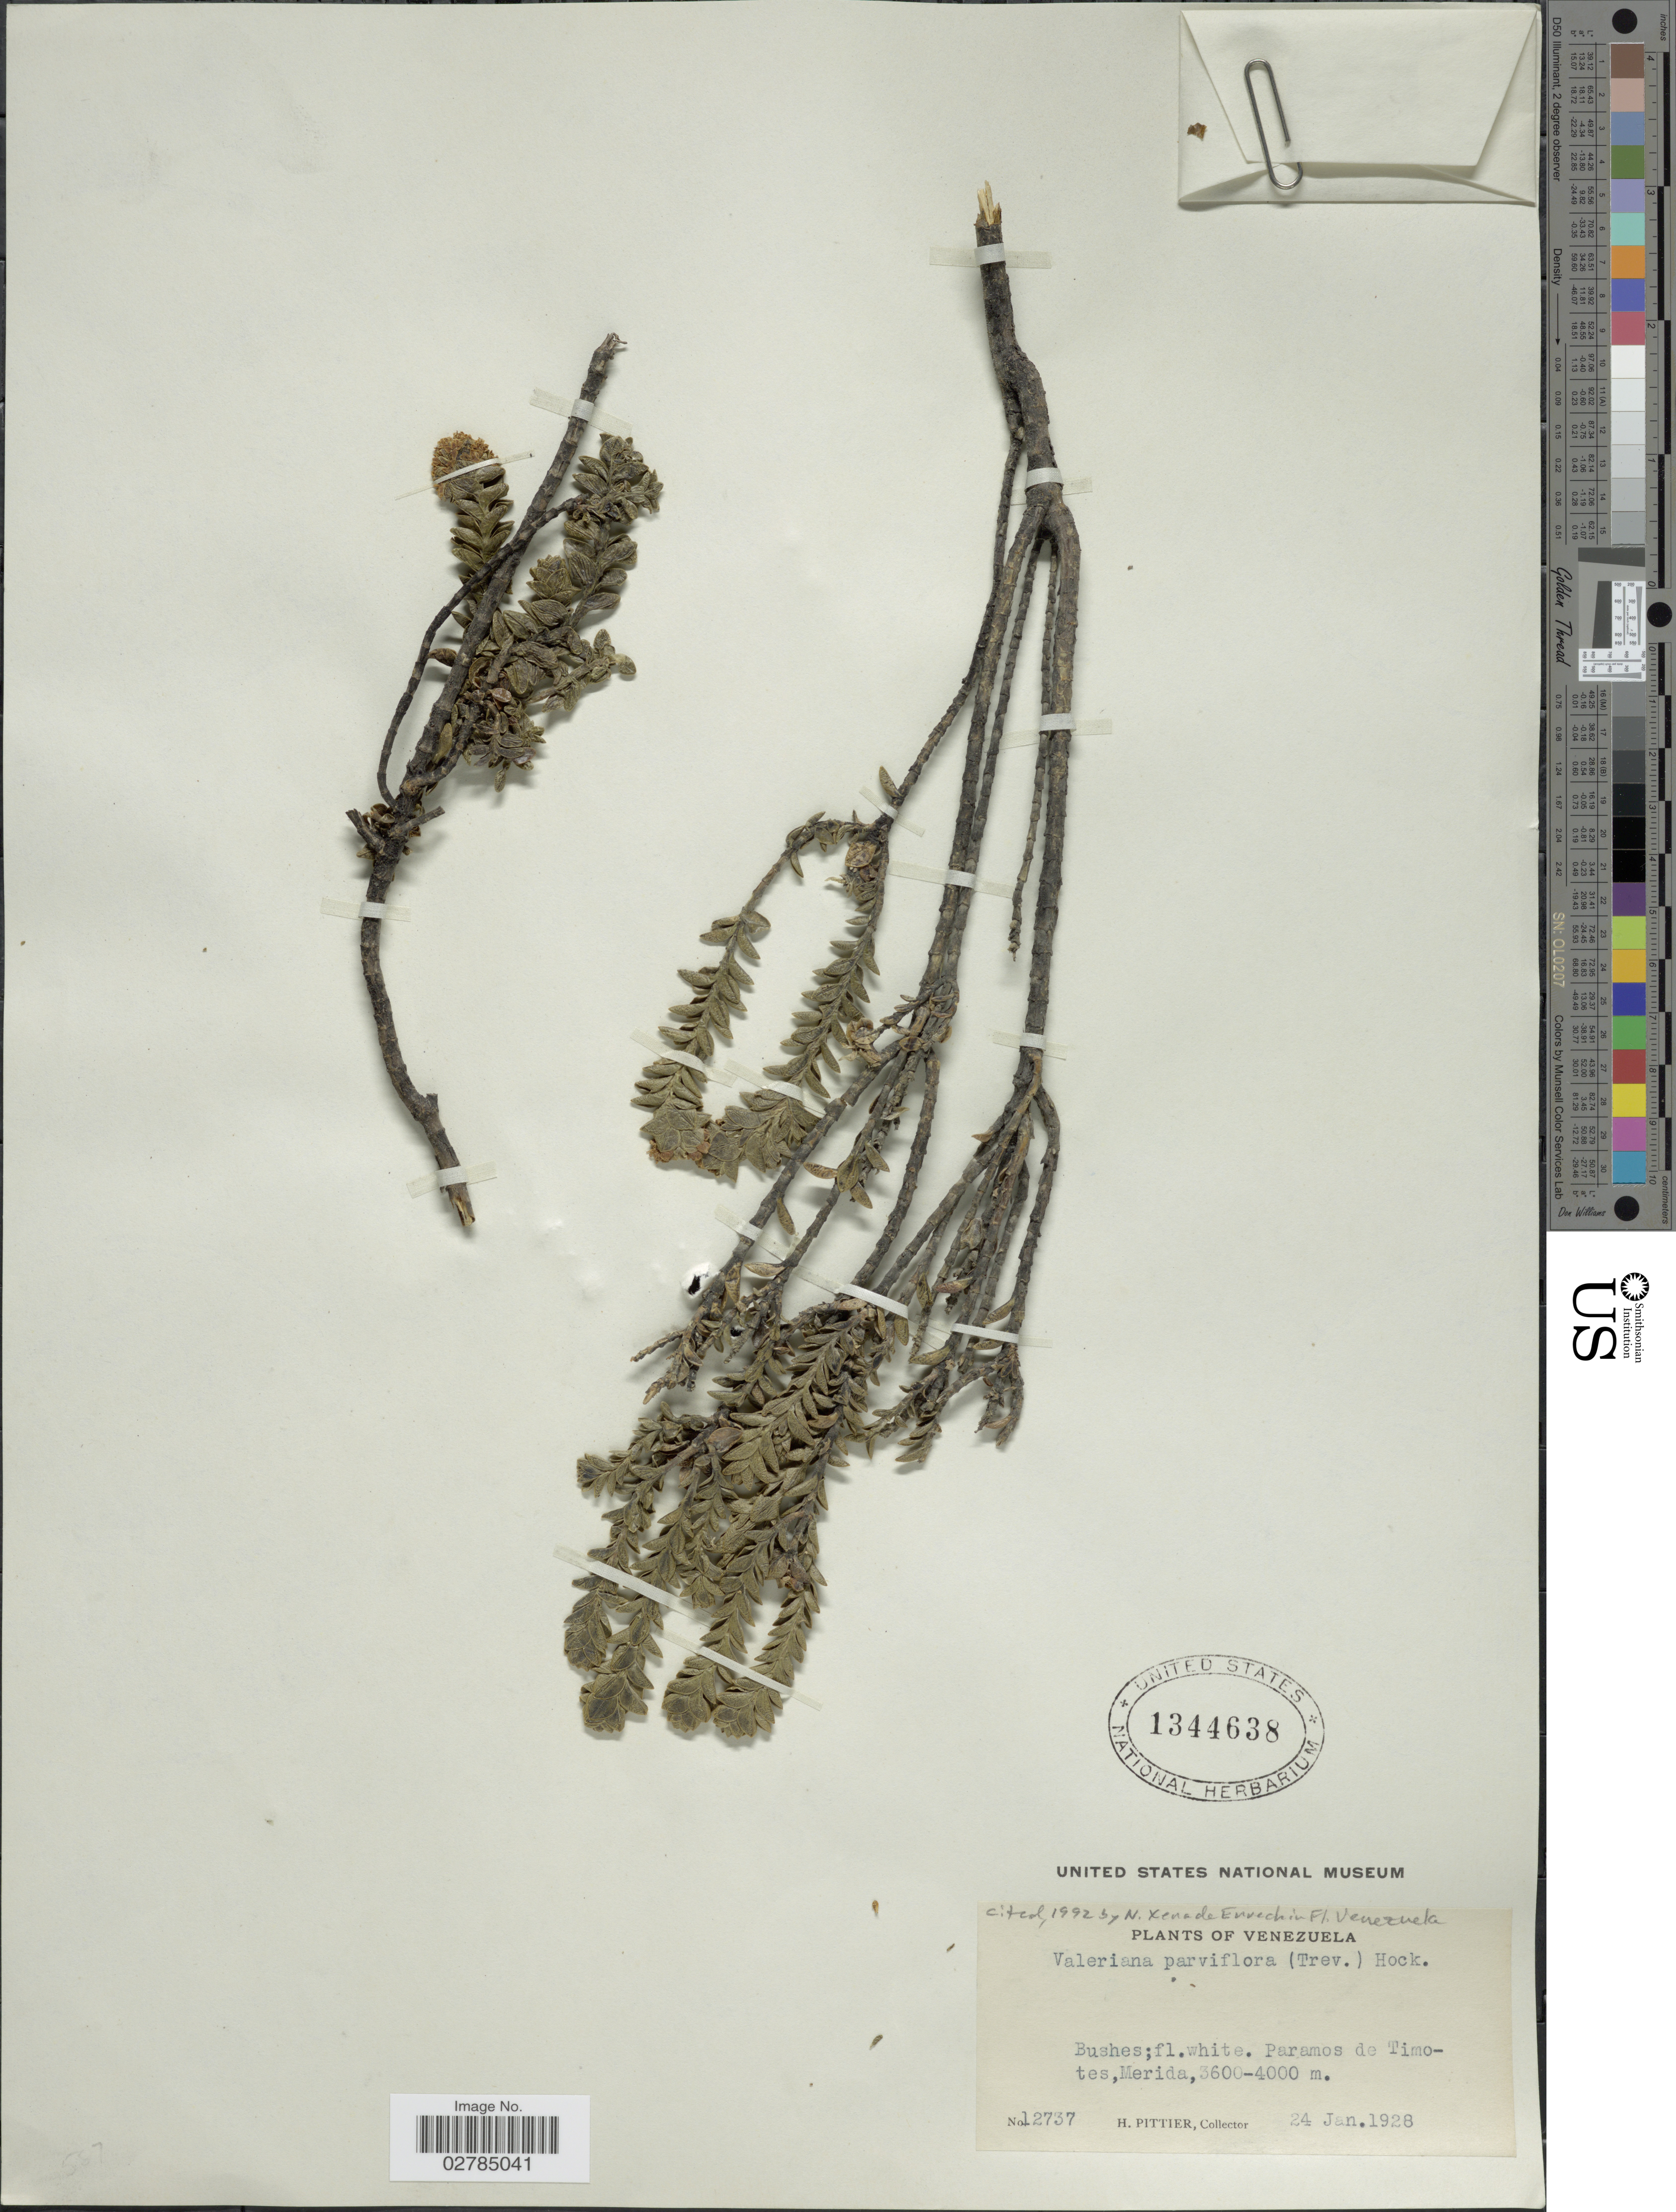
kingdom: Plantae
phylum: Tracheophyta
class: Magnoliopsida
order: Dipsacales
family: Caprifoliaceae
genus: Valeriana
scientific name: Valeriana parviflora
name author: Miégev.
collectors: H. F. Pittier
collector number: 12737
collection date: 1928-01-24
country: Venezuela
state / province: Mérida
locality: Paramos de Timotes.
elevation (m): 3600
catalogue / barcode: US 1344638